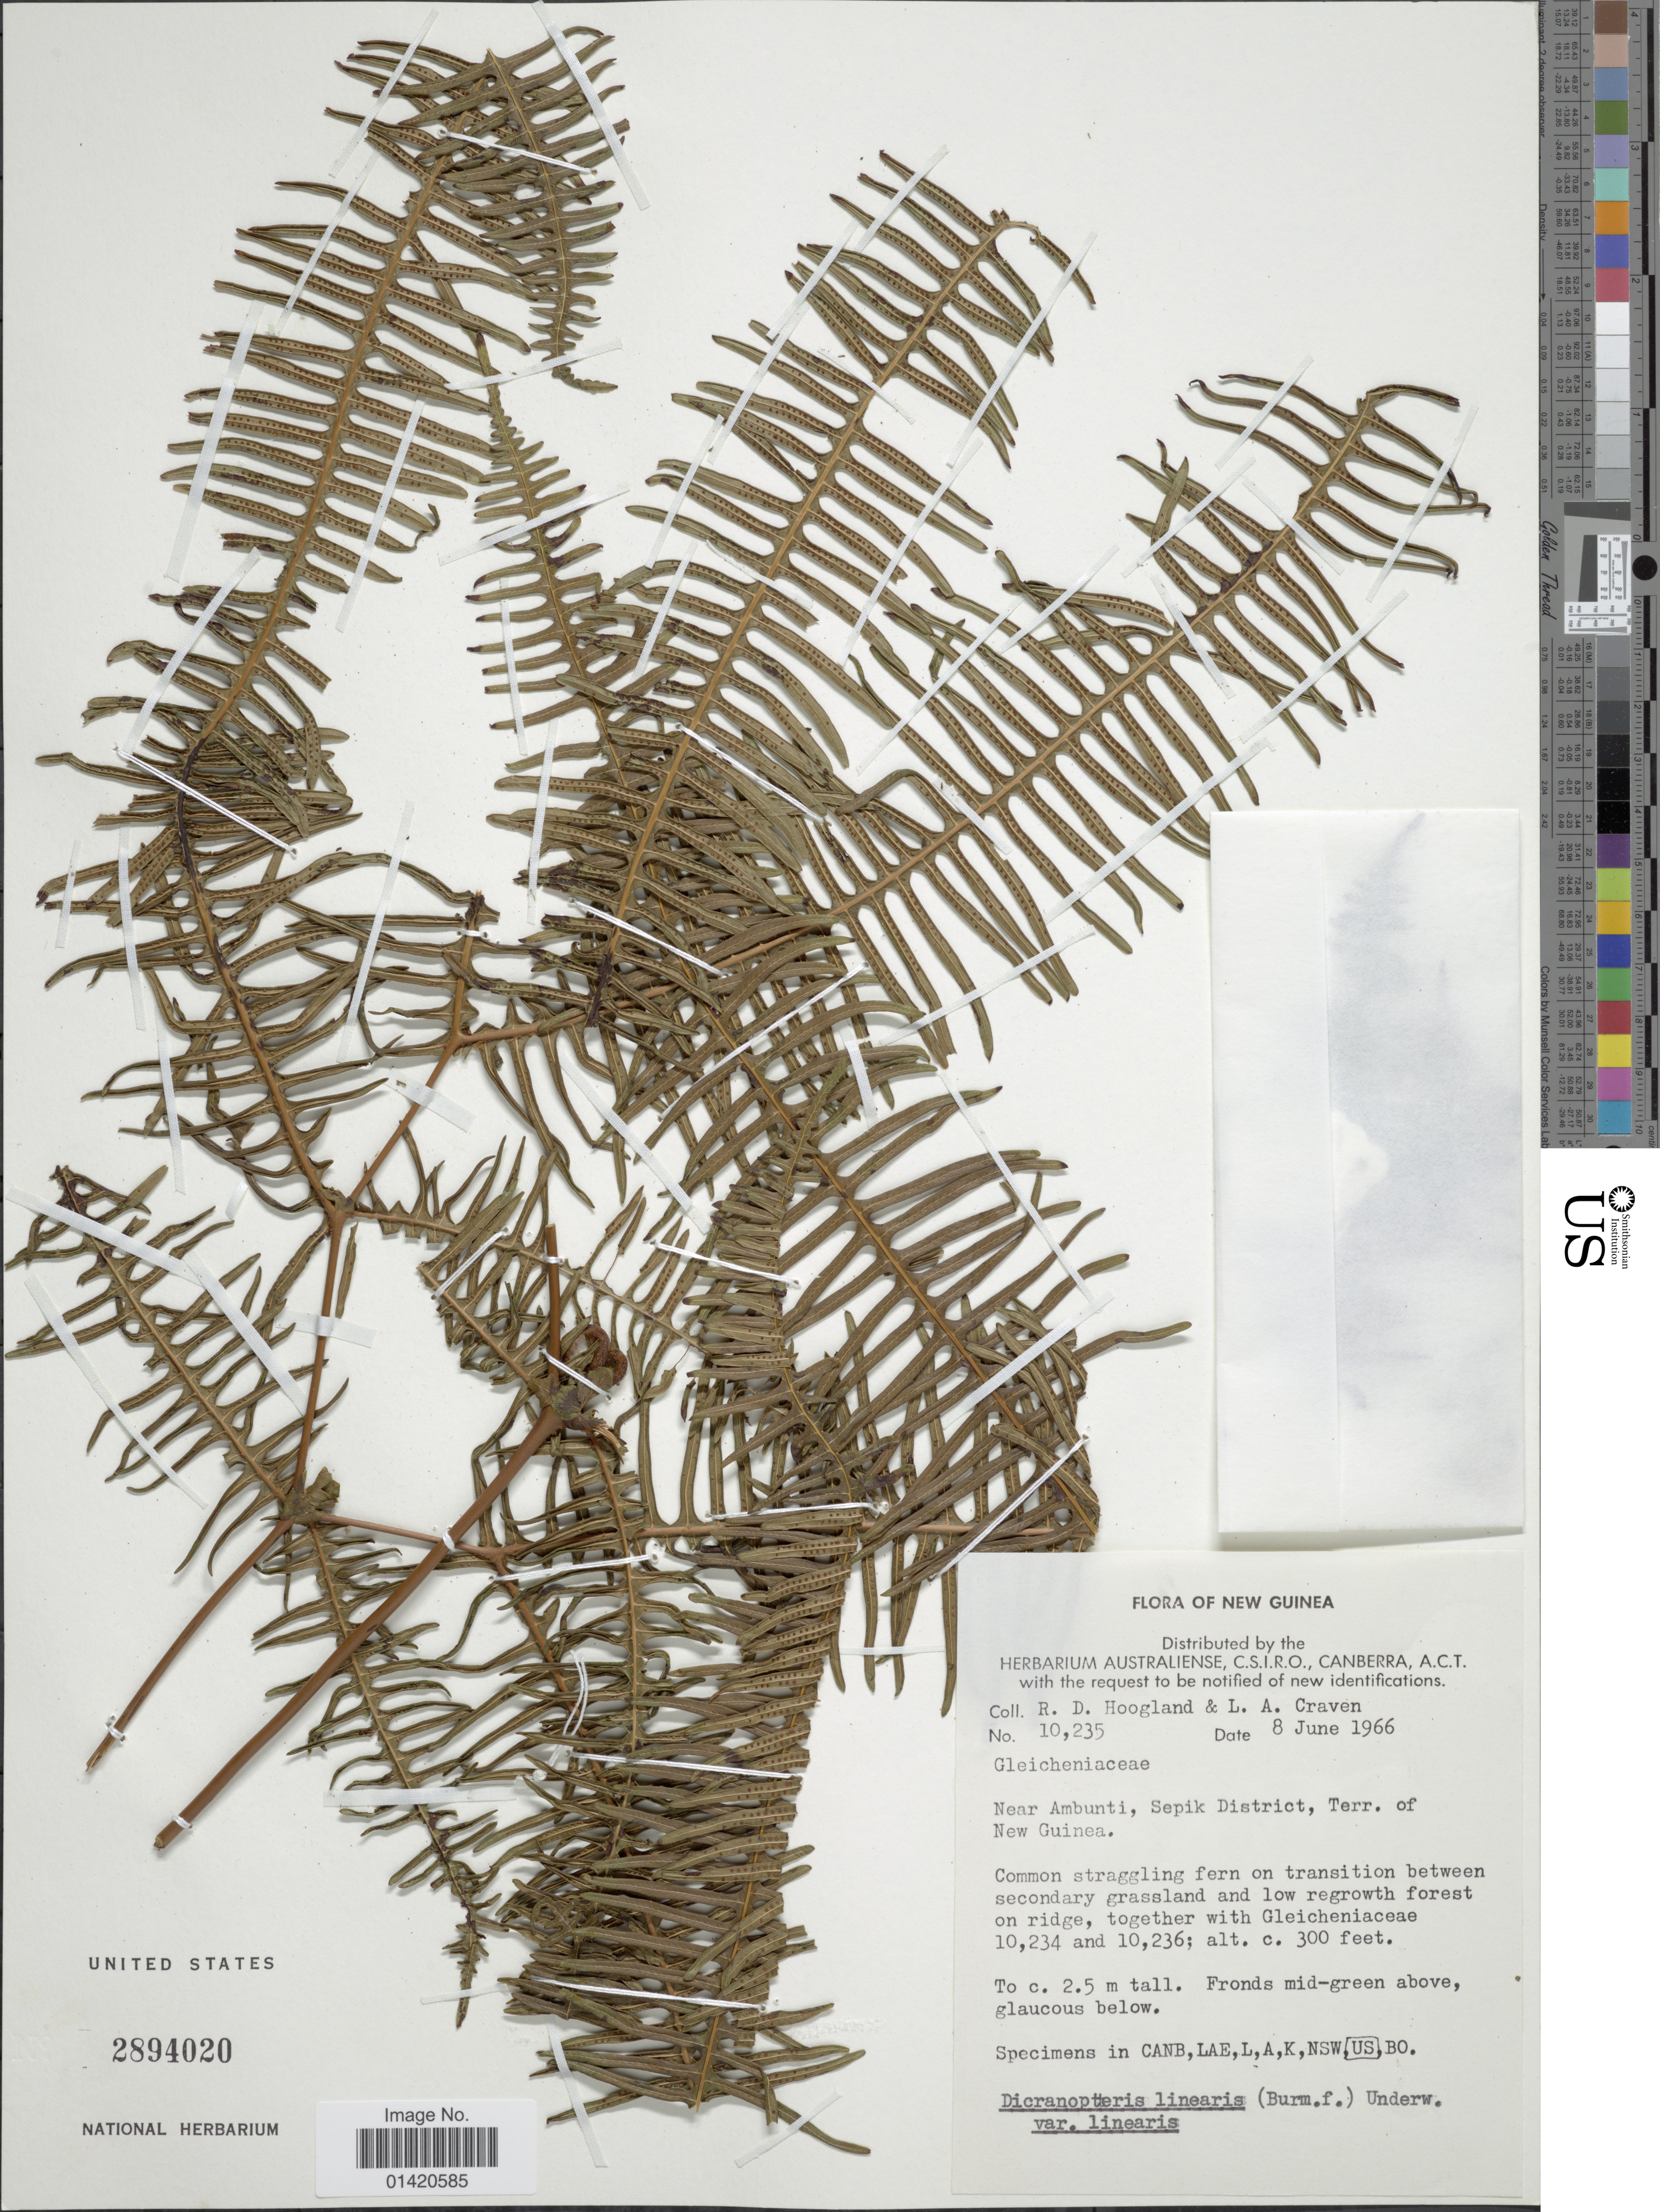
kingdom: Plantae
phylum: Tracheophyta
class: Polypodiopsida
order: Gleicheniales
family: Gleicheniaceae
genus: Dicranopteris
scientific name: Dicranopteris linearis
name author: (Burm. f.) Underw.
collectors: R. D. Hoogland & L. A. Craven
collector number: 10235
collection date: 1966-06-08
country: Papua New Guinea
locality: New Guinea, Near Ambunti,Sepik District, Terr. of New Guinea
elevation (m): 91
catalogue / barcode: US 2894020